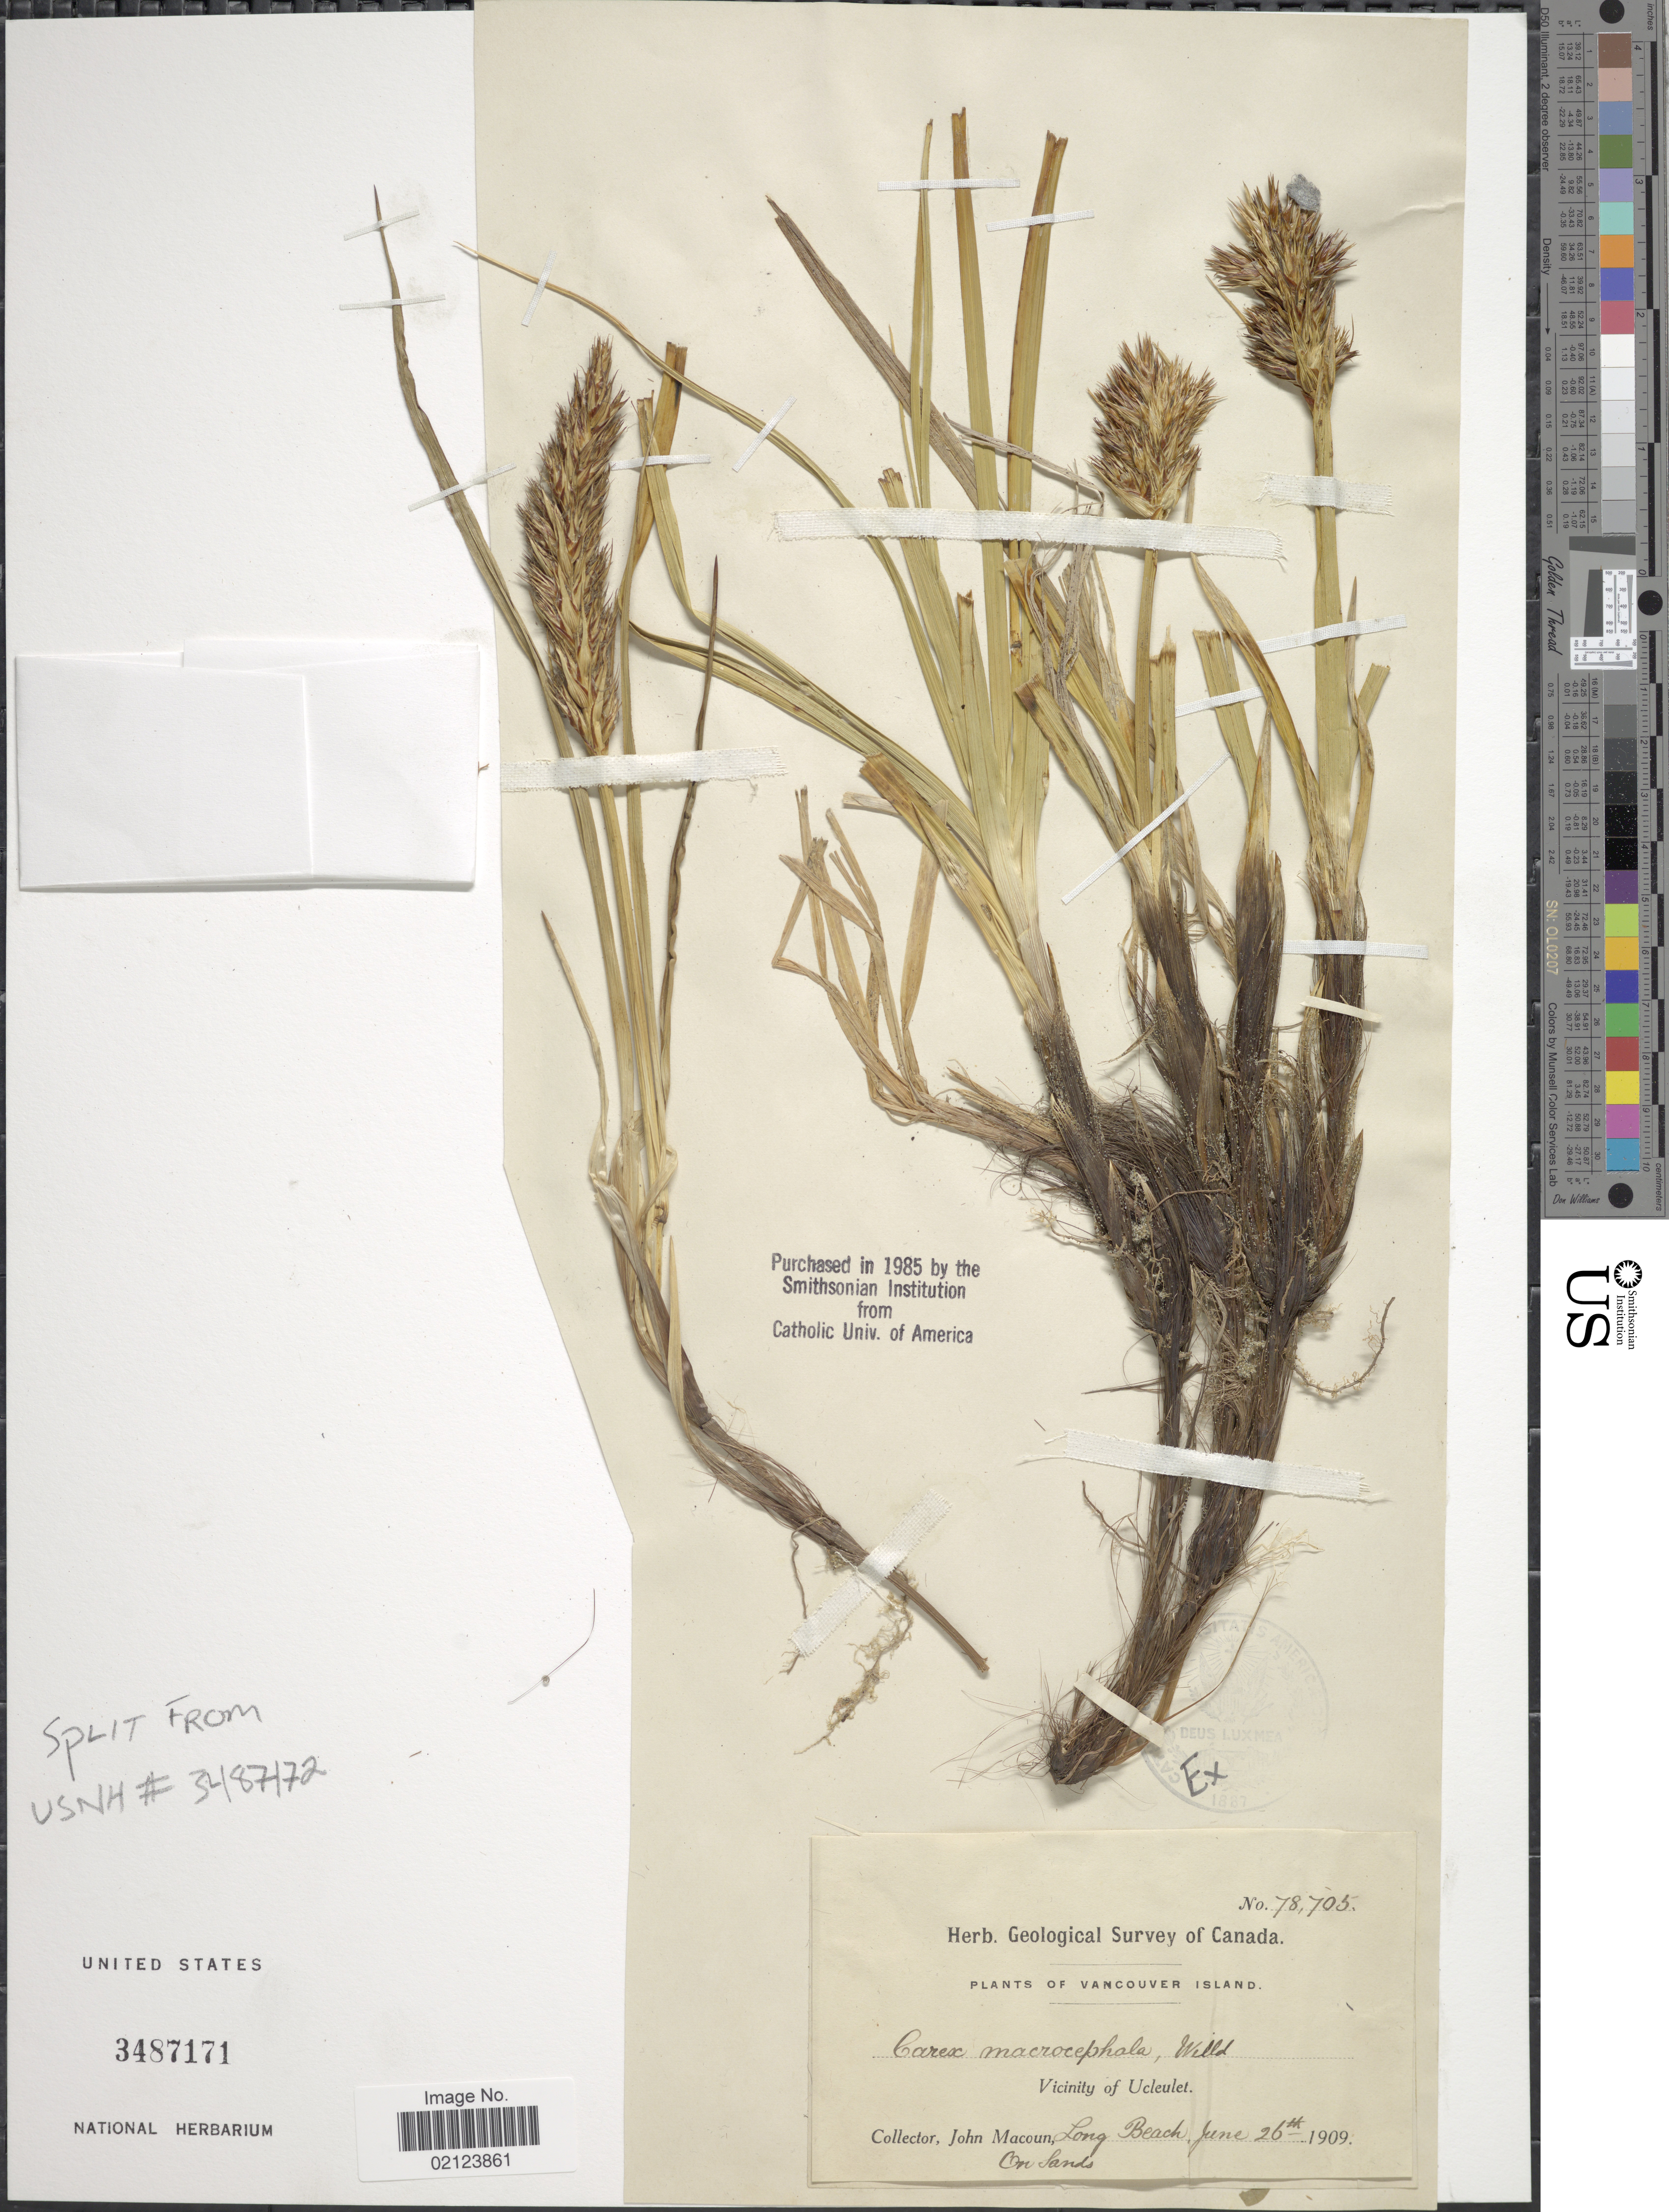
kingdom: Plantae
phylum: Tracheophyta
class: Liliopsida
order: Poales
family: Cyperaceae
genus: Carex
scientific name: Carex macrocephala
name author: Willd. ex Spreng.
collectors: J. Macoun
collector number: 78705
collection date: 1909-06-26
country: Canada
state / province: British Columbia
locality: Vancouver Island, Vicinity of Ucleulet. Long Beach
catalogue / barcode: US 3487171